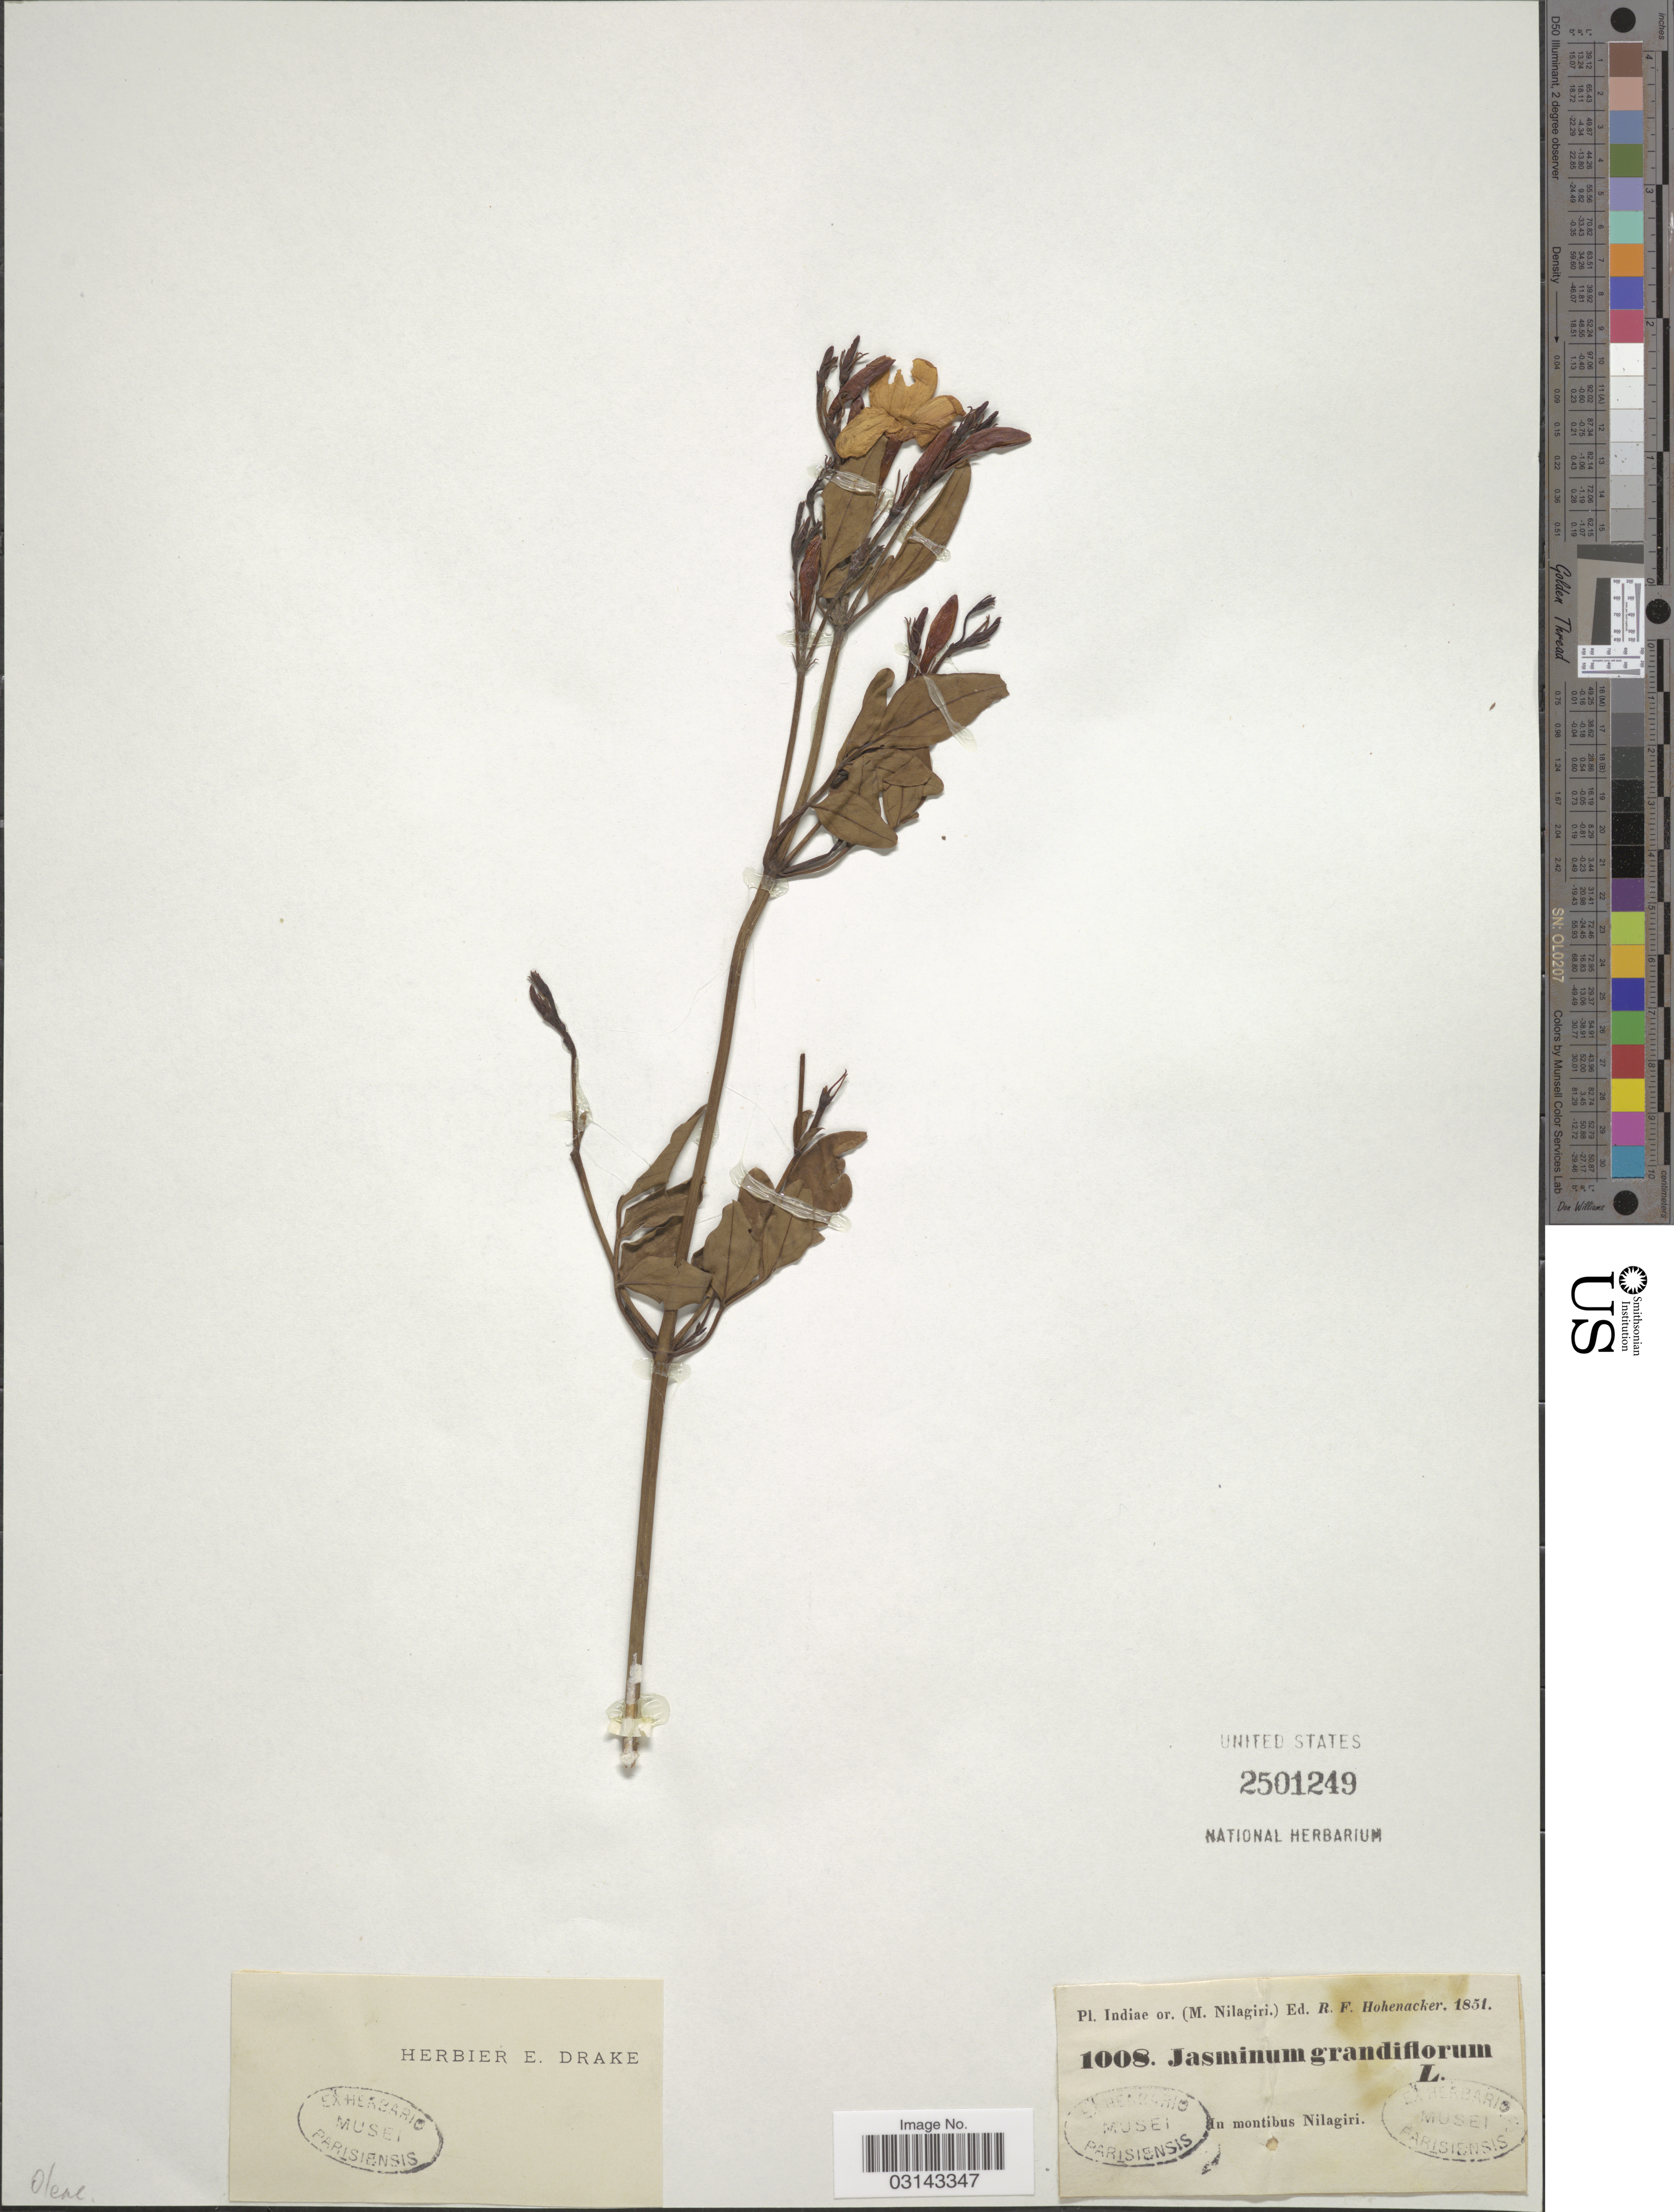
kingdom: Plantae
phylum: Tracheophyta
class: Magnoliopsida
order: Lamiales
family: Oleaceae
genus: Jasminum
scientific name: Jasminum grandiflorum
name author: L.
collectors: R. F. Hohenacker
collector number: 1008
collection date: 1851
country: India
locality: Indiae or. (M. Nilagiri). In montibus Nilagiri.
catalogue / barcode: US 2501249